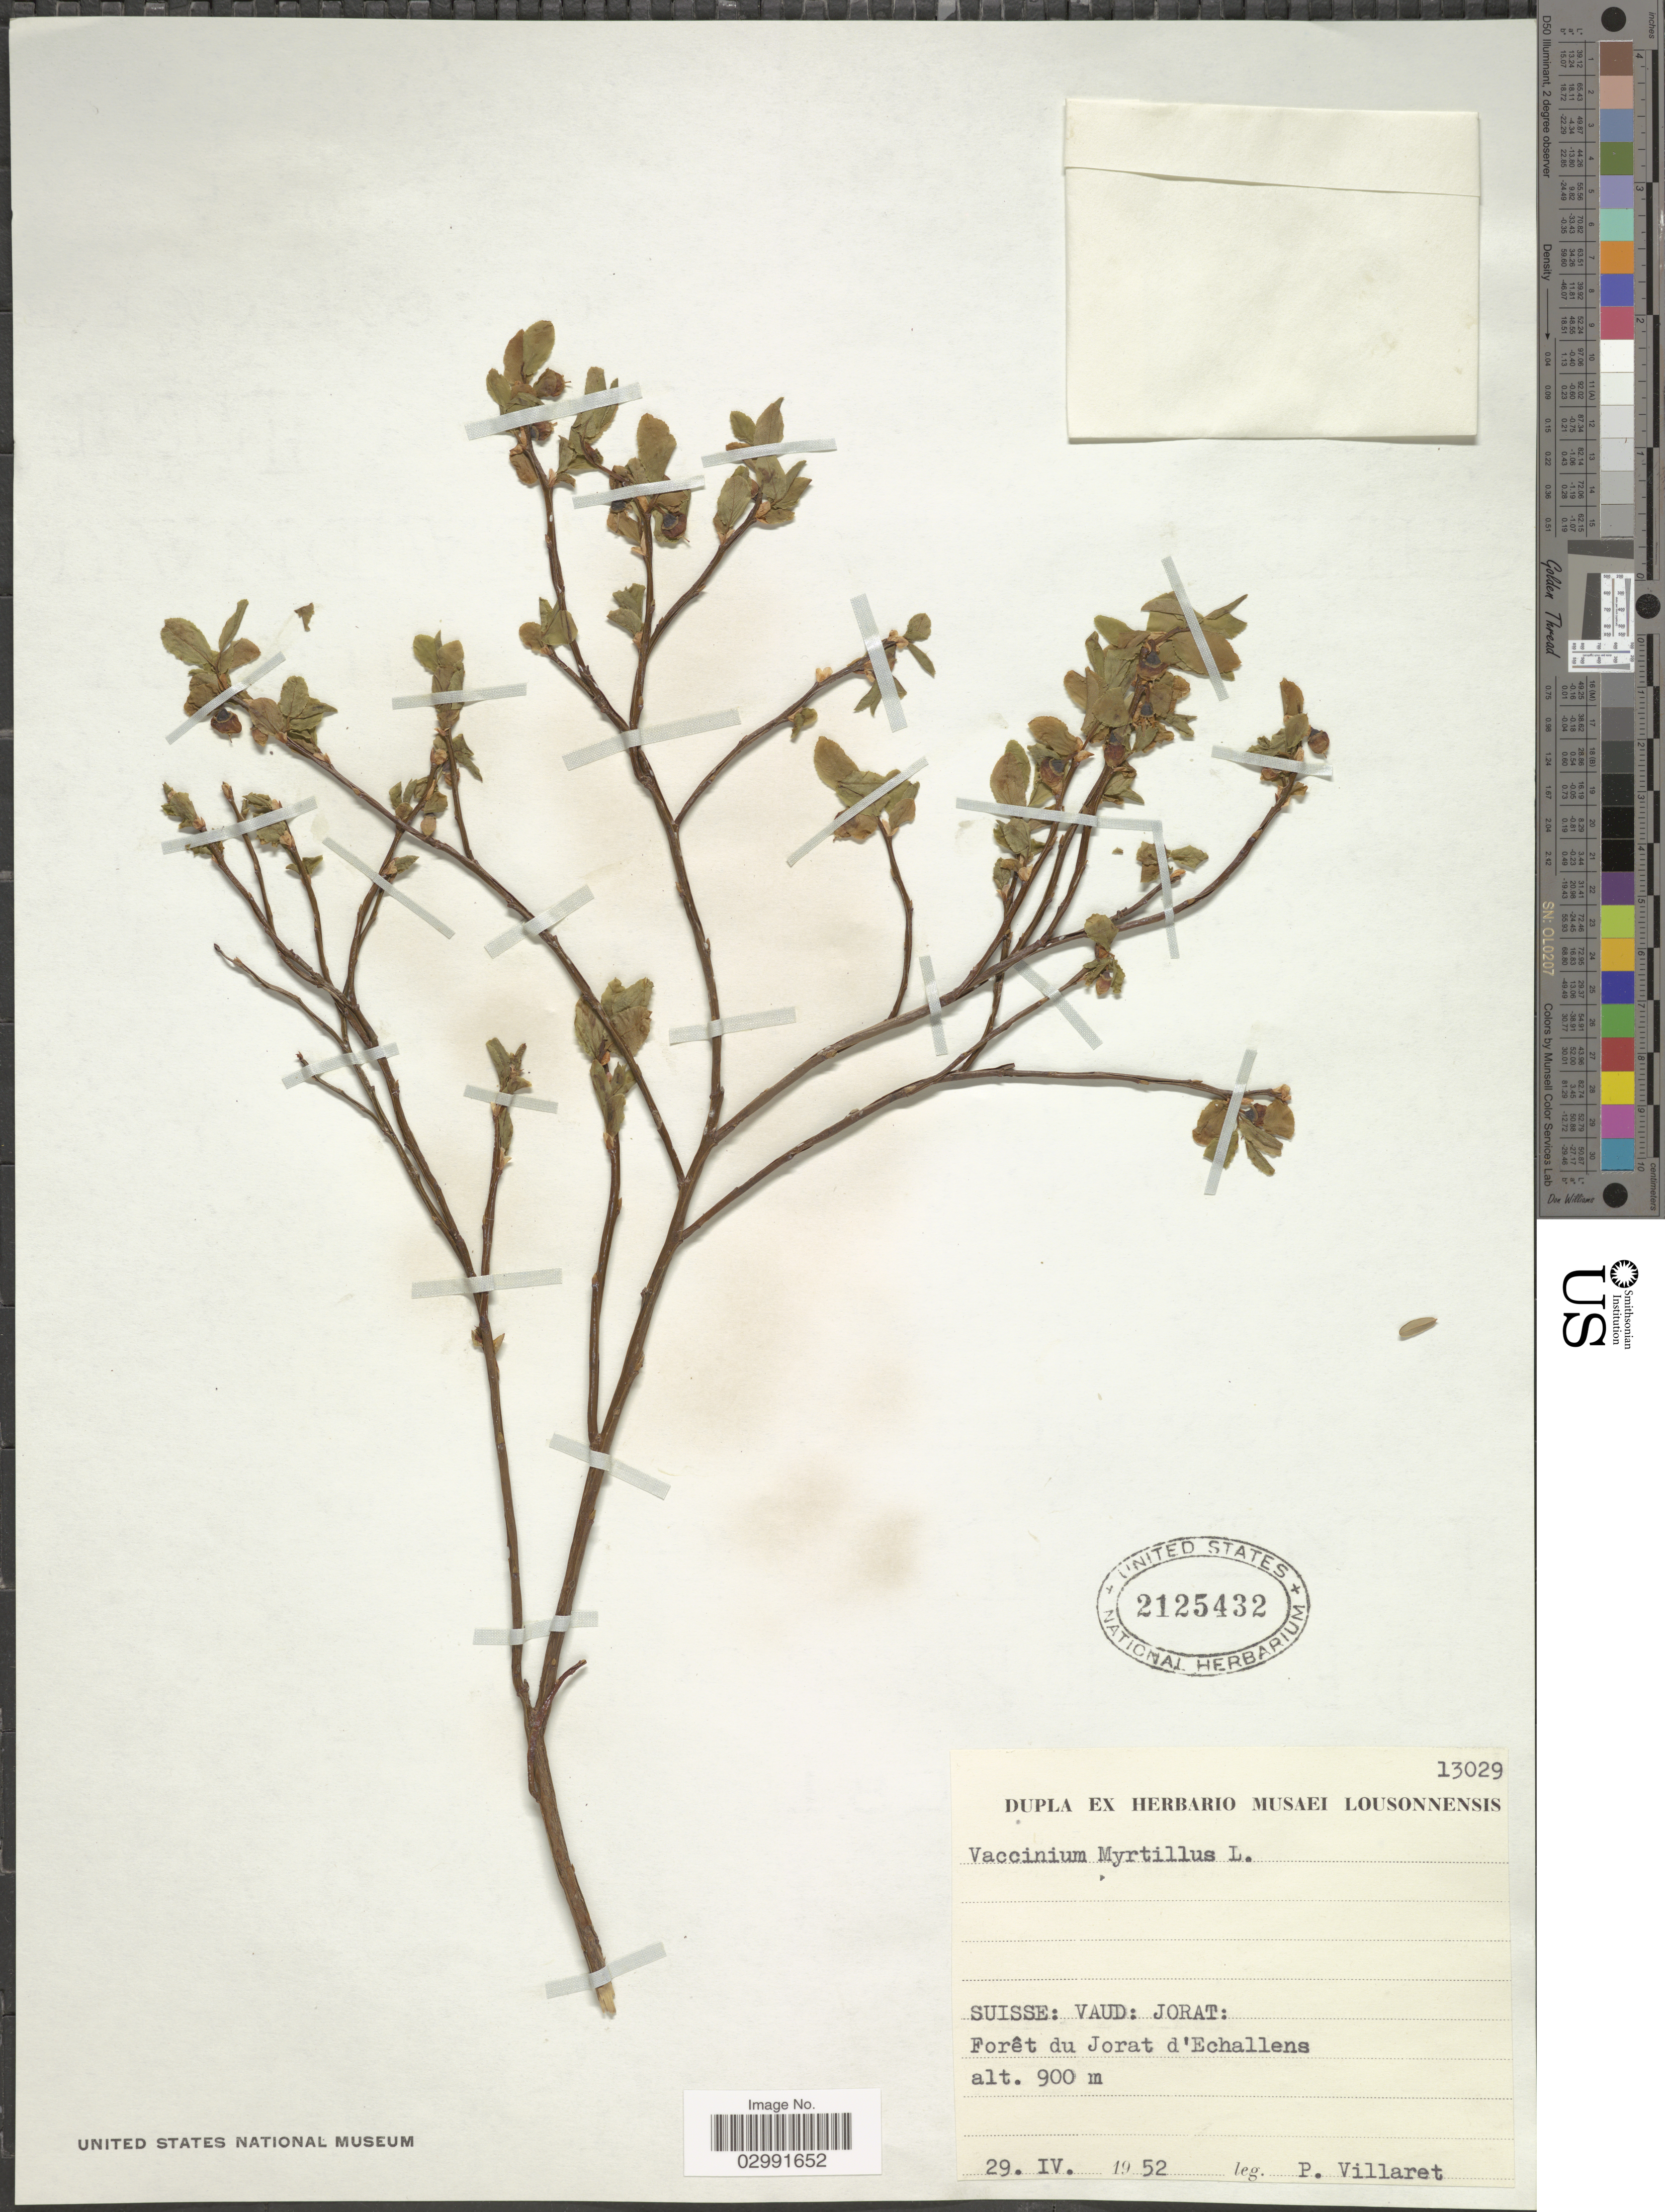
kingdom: Plantae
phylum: Tracheophyta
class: Magnoliopsida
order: Ericales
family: Ericaceae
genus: Vaccinium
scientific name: Vaccinium myrtillus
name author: L.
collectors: P. Villaret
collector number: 13029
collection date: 1952-04-29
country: Switzerland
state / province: Vaud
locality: Jorat: Forêt du Jorat d'Echallens.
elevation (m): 900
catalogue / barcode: US 2125432